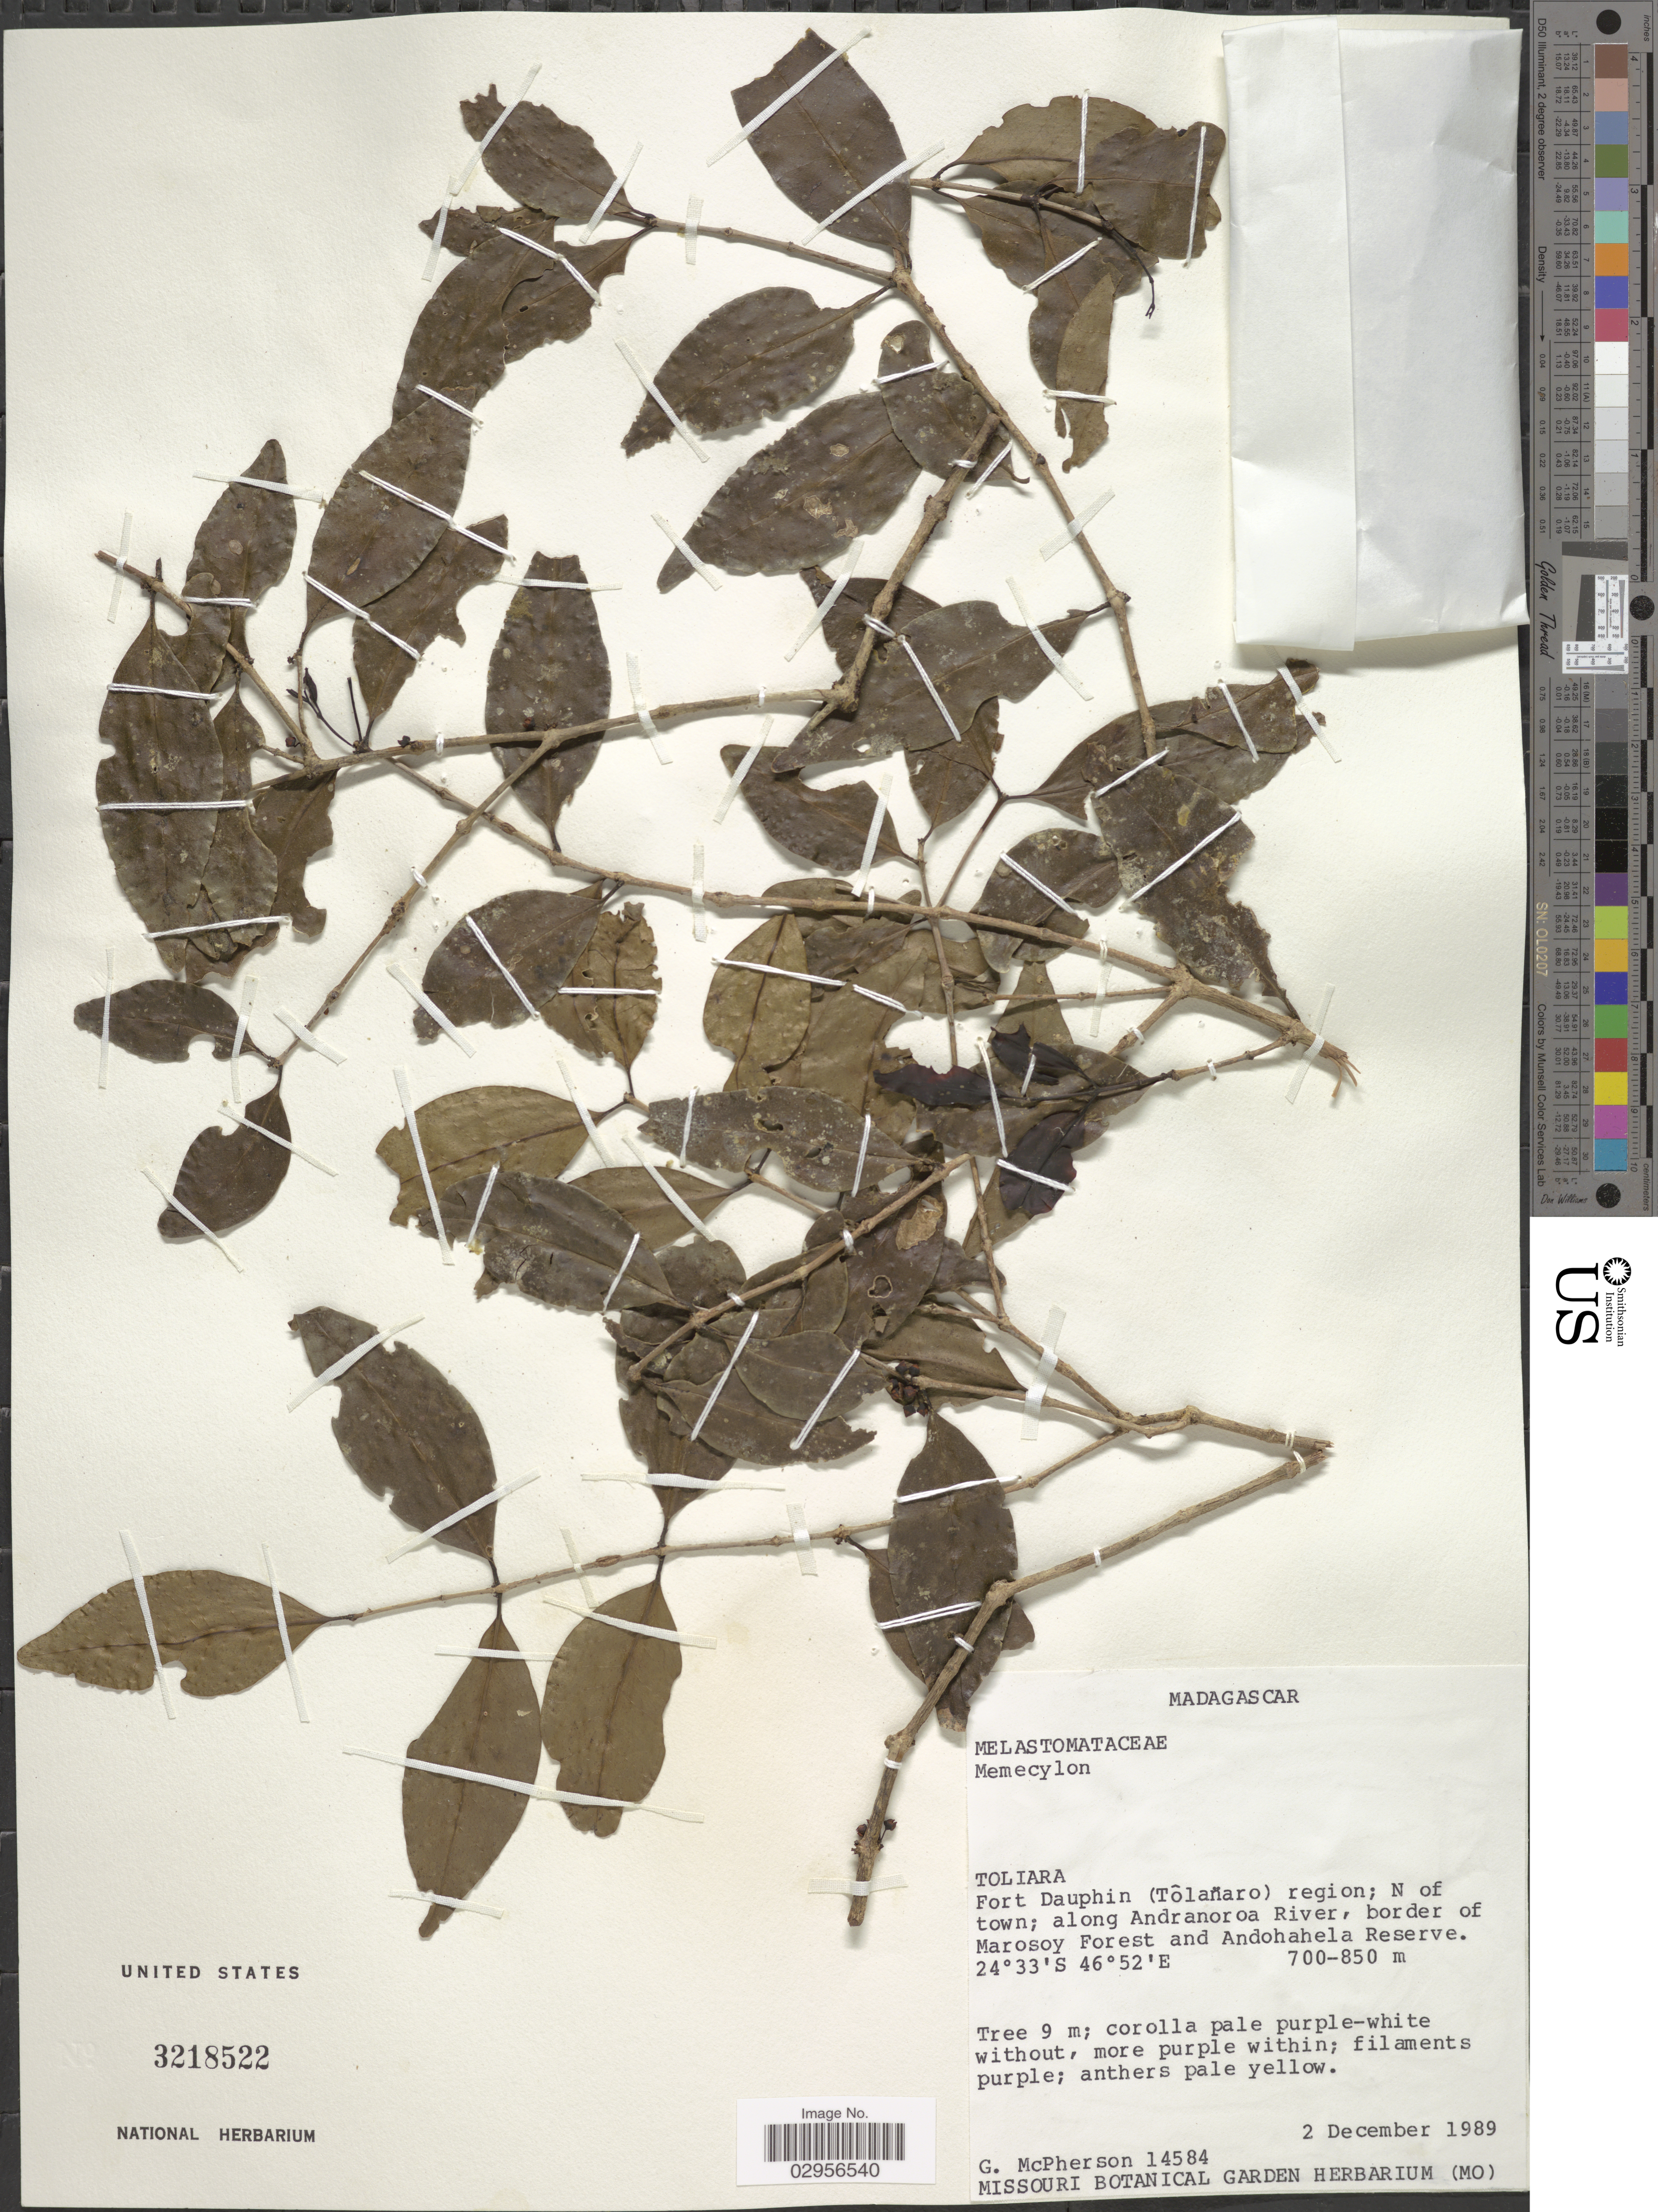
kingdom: Plantae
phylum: Tracheophyta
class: Magnoliopsida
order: Myrtales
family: Melastomataceae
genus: Memecylon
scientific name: Memecylon sp.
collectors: G. McPherson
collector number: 14584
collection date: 1989-12-02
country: Madagascar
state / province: Anosy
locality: Fort Dauphin (Tôlanaro) region; N of town; along Andranoroa River, border of Marosoy Forest and Andohahela Reserve.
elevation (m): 700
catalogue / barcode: US 3218522